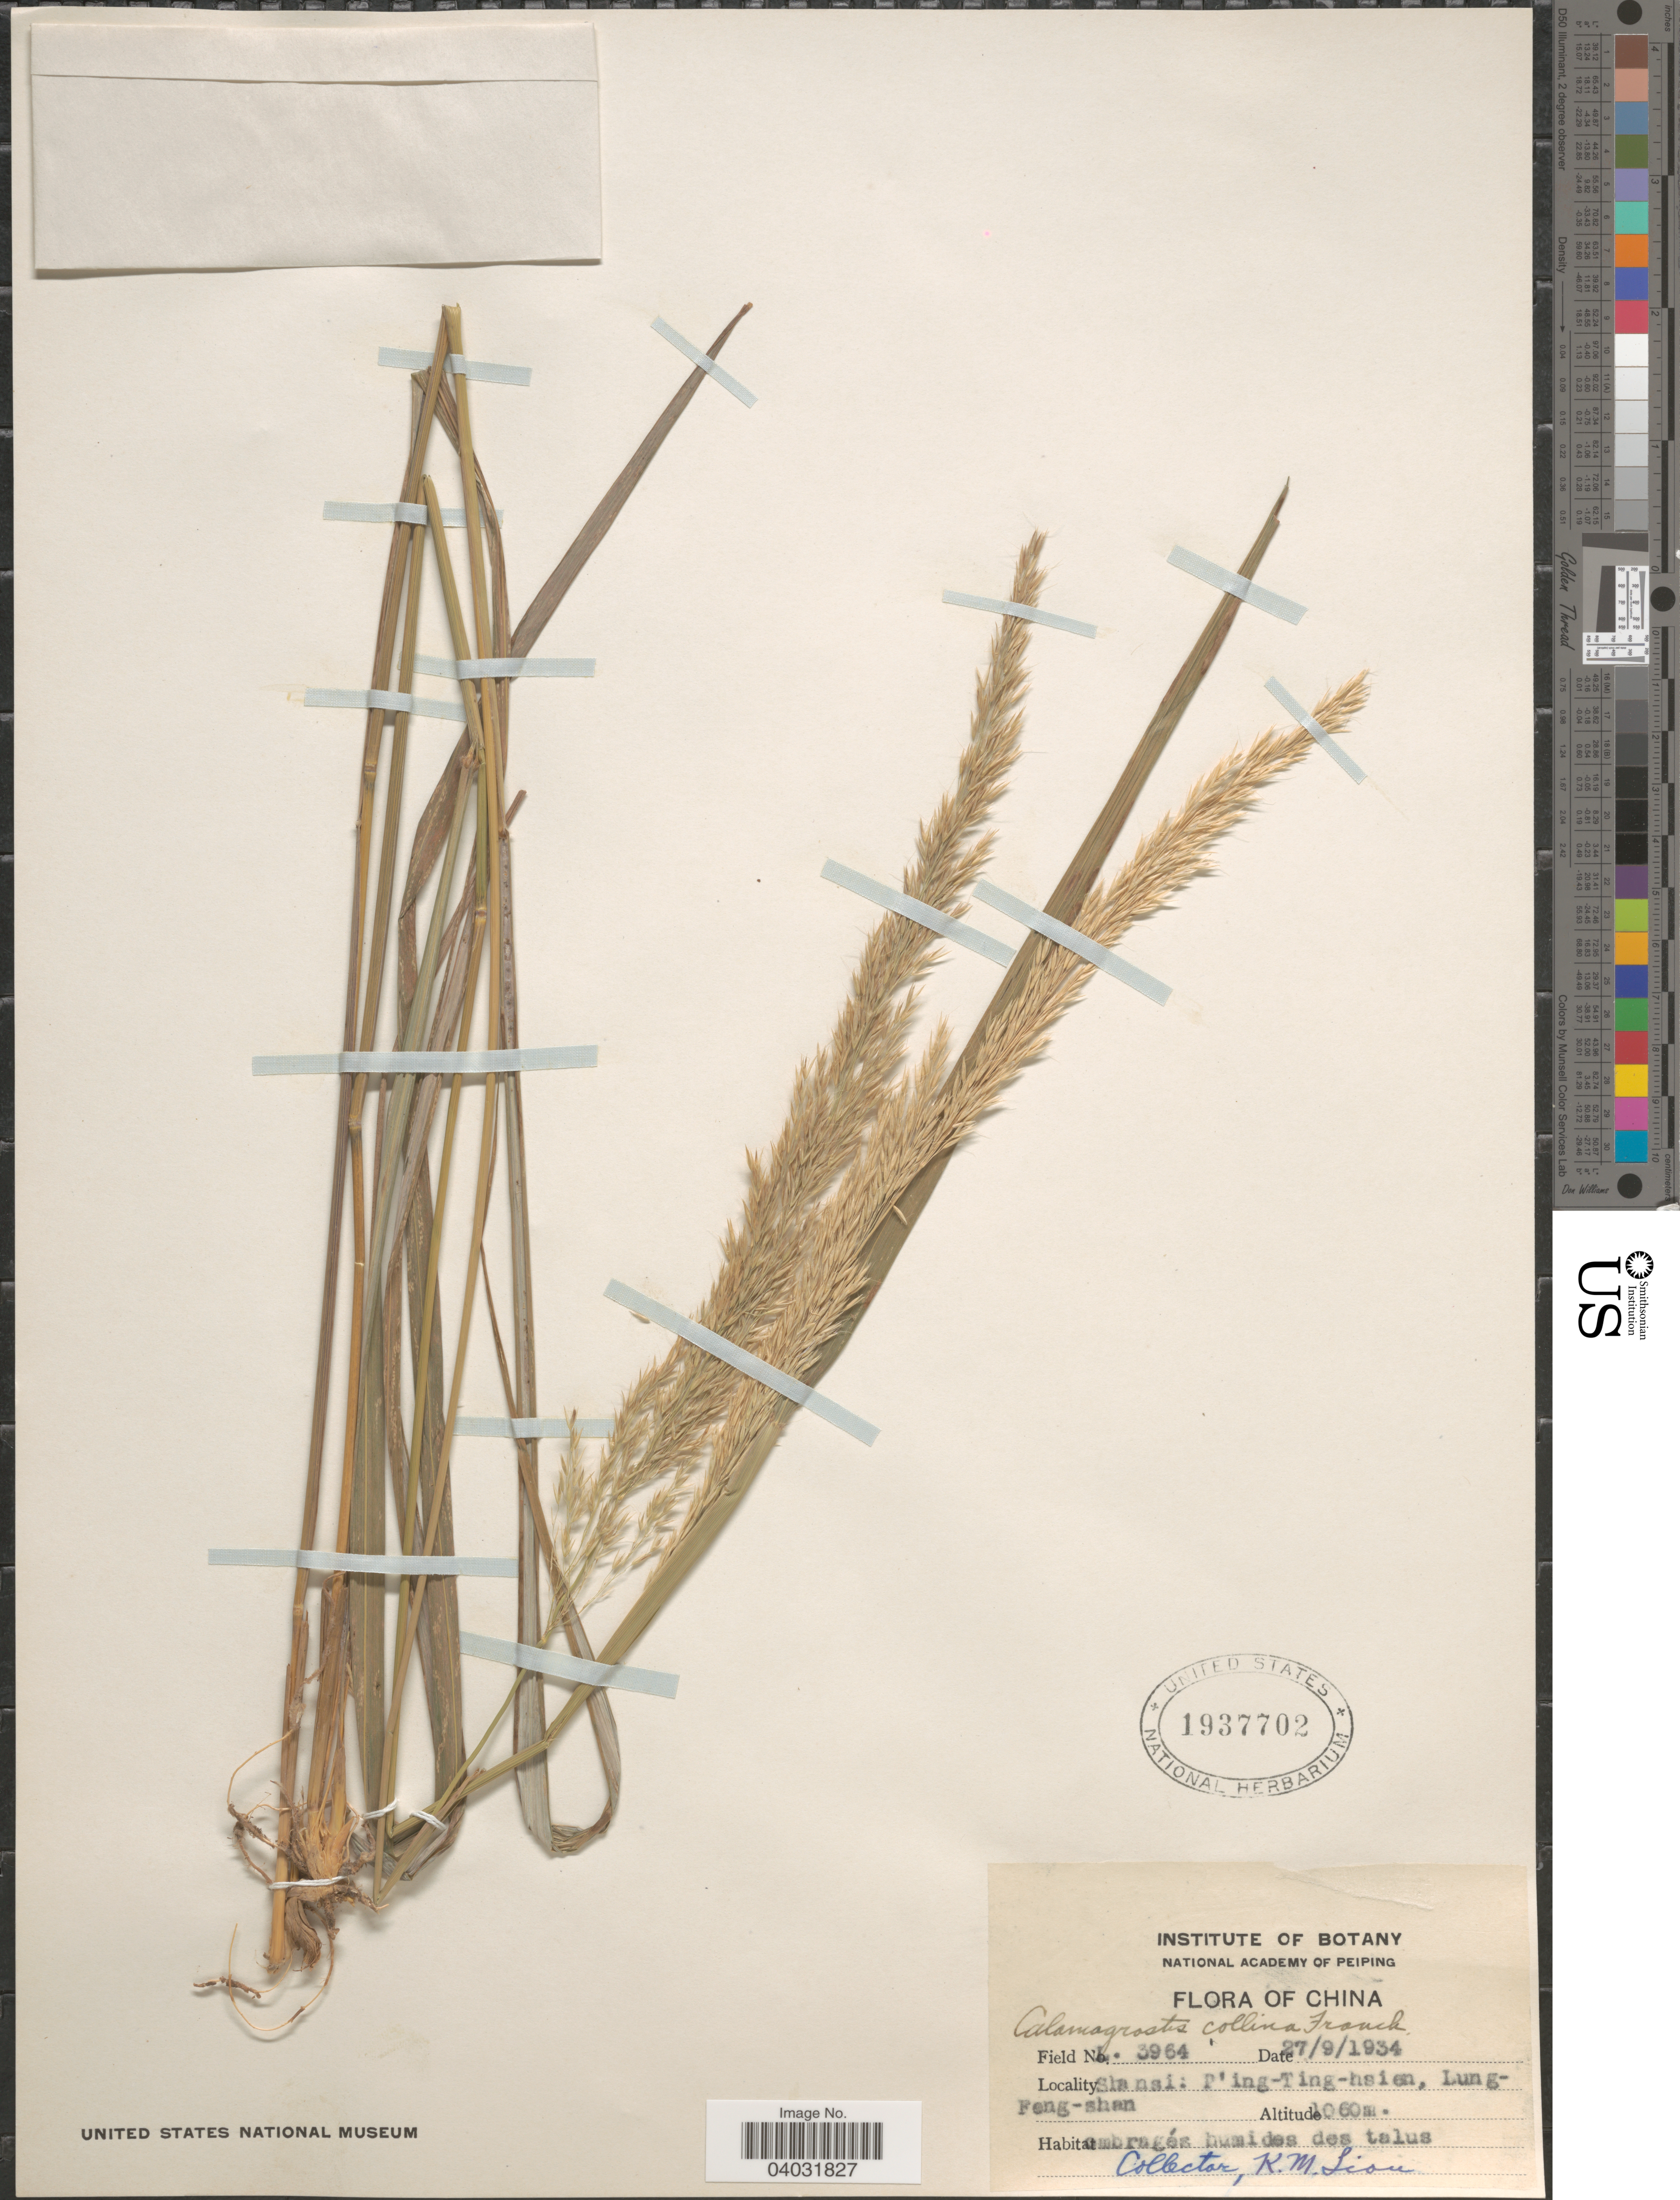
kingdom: Plantae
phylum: Tracheophyta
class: Liliopsida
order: Poales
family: Poaceae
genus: Calamagrostis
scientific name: Calamagrostis arundinacea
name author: (L.) Roth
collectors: K. M. Liou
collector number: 3964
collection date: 1934-09-27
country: China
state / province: Shanxi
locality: Shansi: P'ing-Ting-hsien, Lung-Feng-shan.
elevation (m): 1060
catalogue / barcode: US 1937702